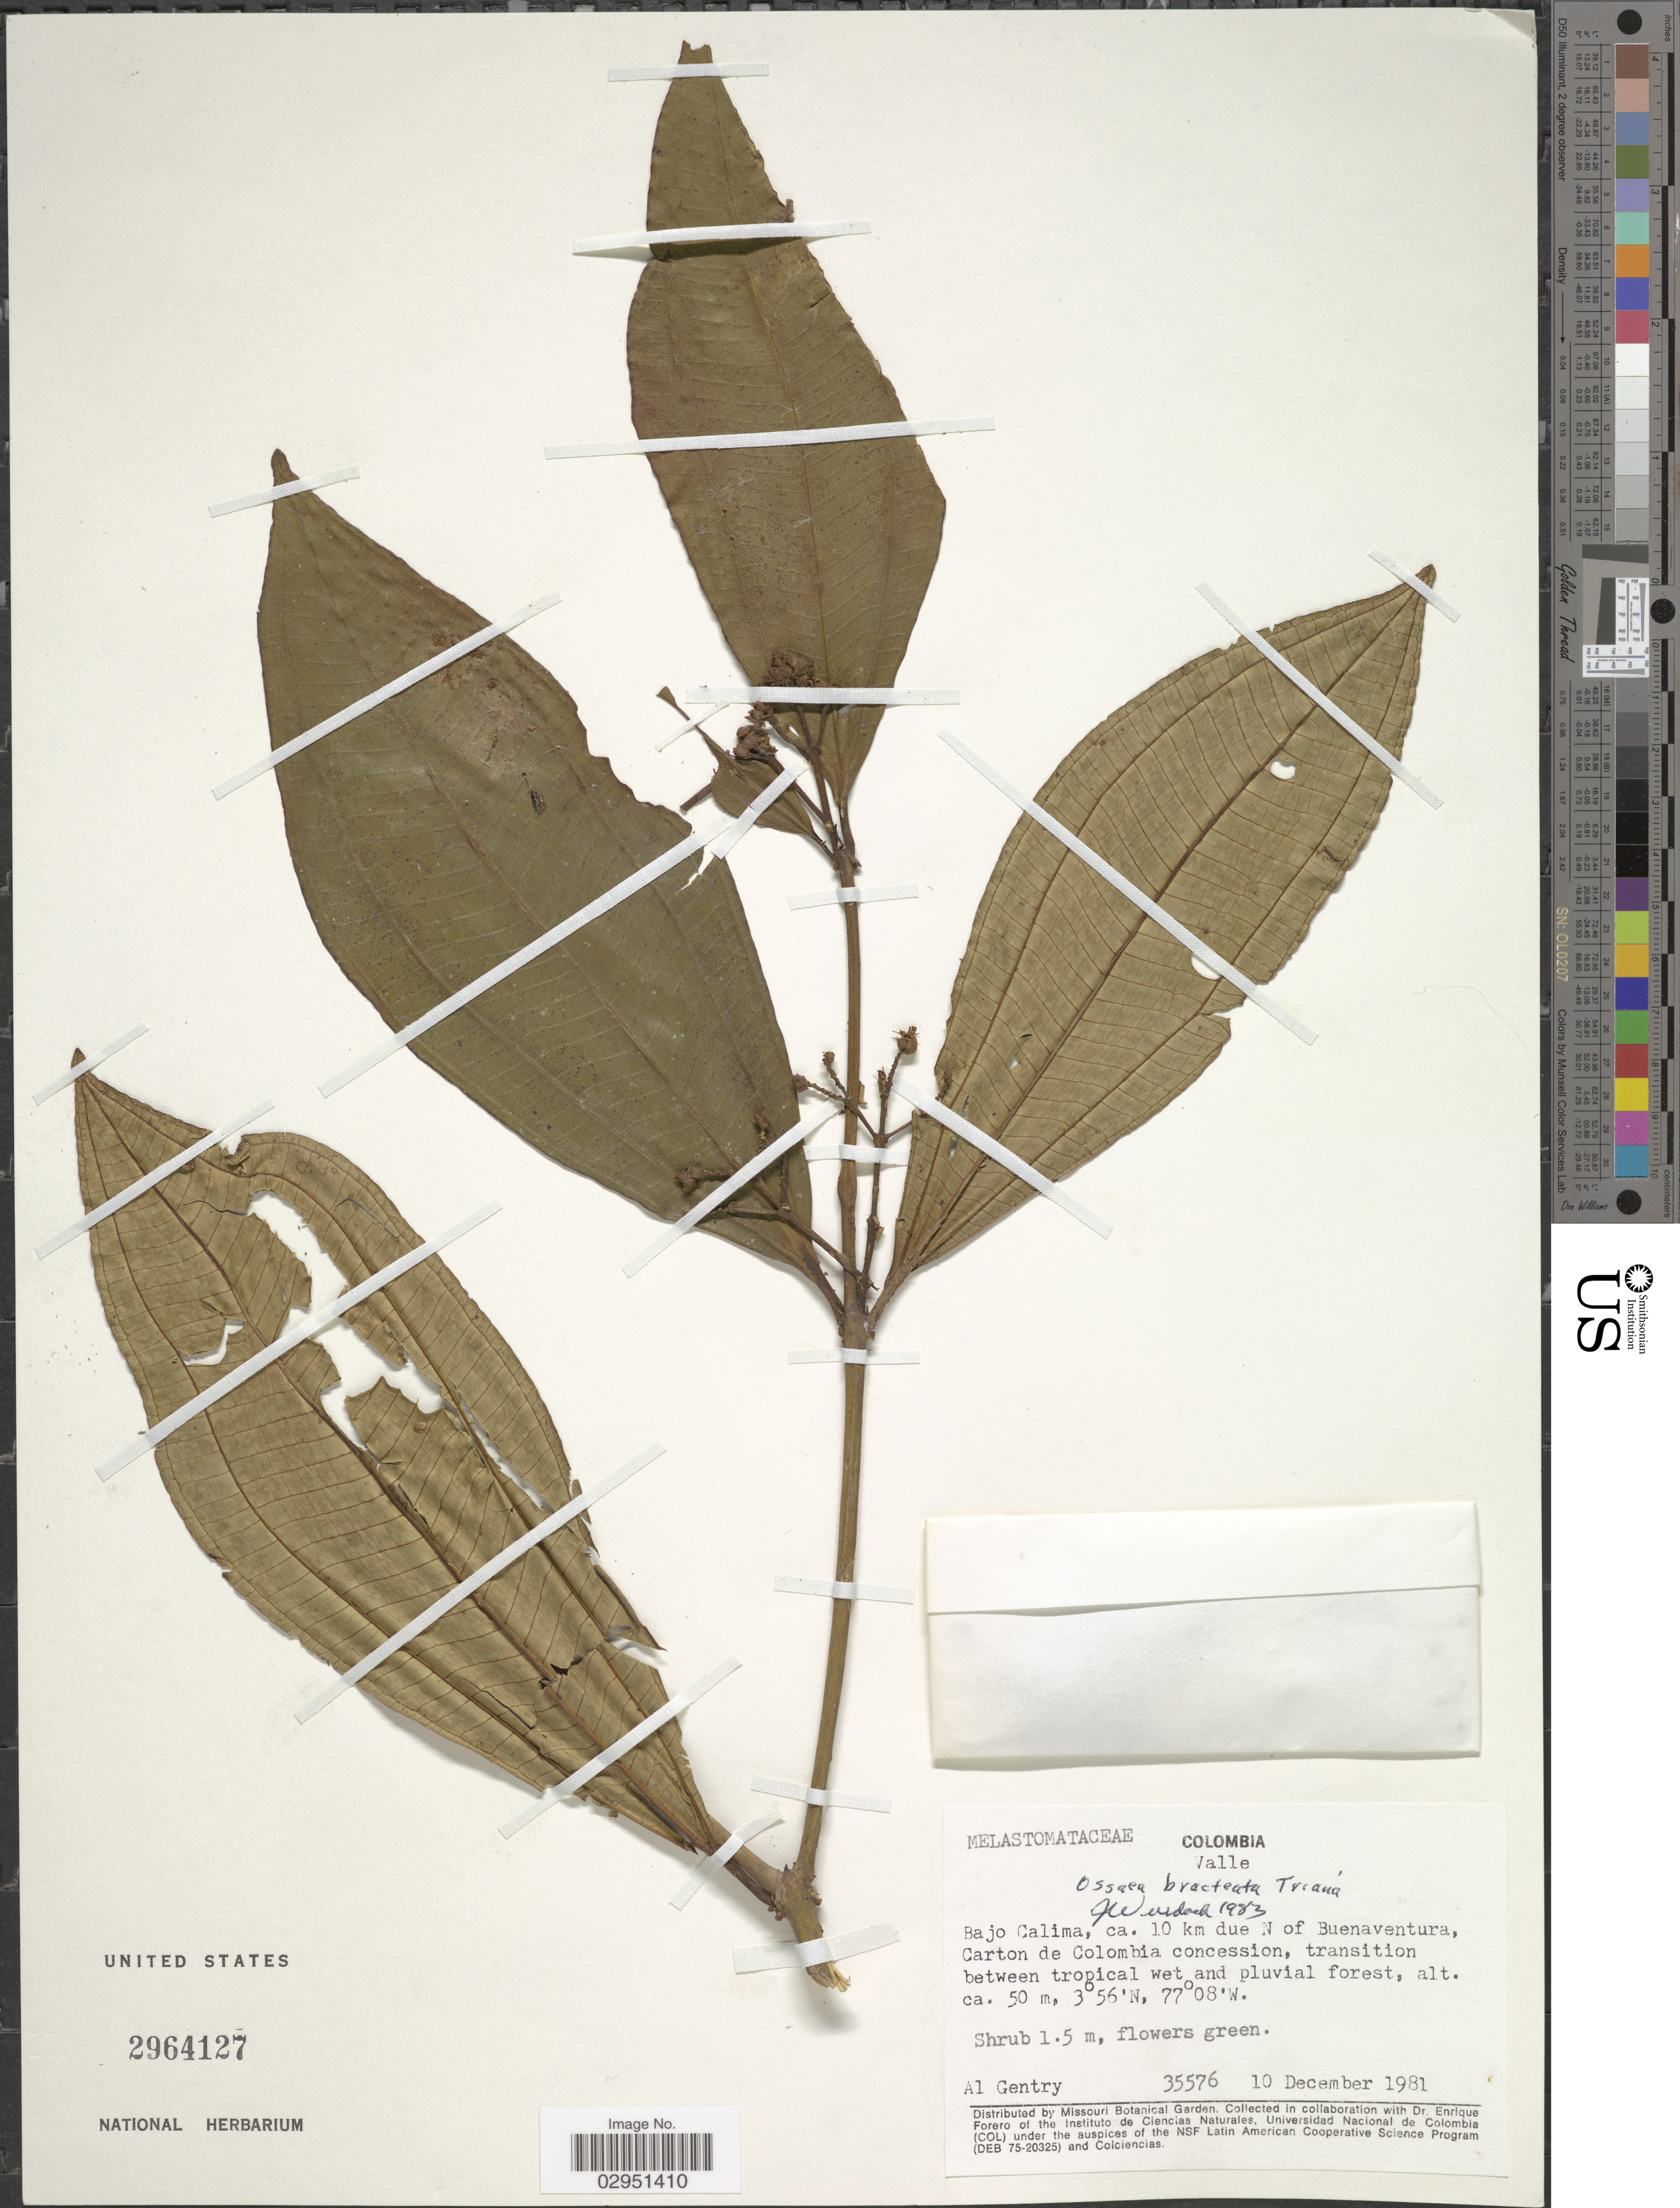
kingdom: Plantae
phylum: Tracheophyta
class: Magnoliopsida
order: Myrtales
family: Melastomataceae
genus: Ossaea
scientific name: Ossaea bracteata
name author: Triana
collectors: A. H. Gentry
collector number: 35576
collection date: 1981-12-10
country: Colombia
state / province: Valle del Cauca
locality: Bajo Calima, ca. 10 km due N of Buenaventura, Carton de Colombia concession, transition between tropical wet and pluvial forest.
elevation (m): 50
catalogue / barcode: US 2964127